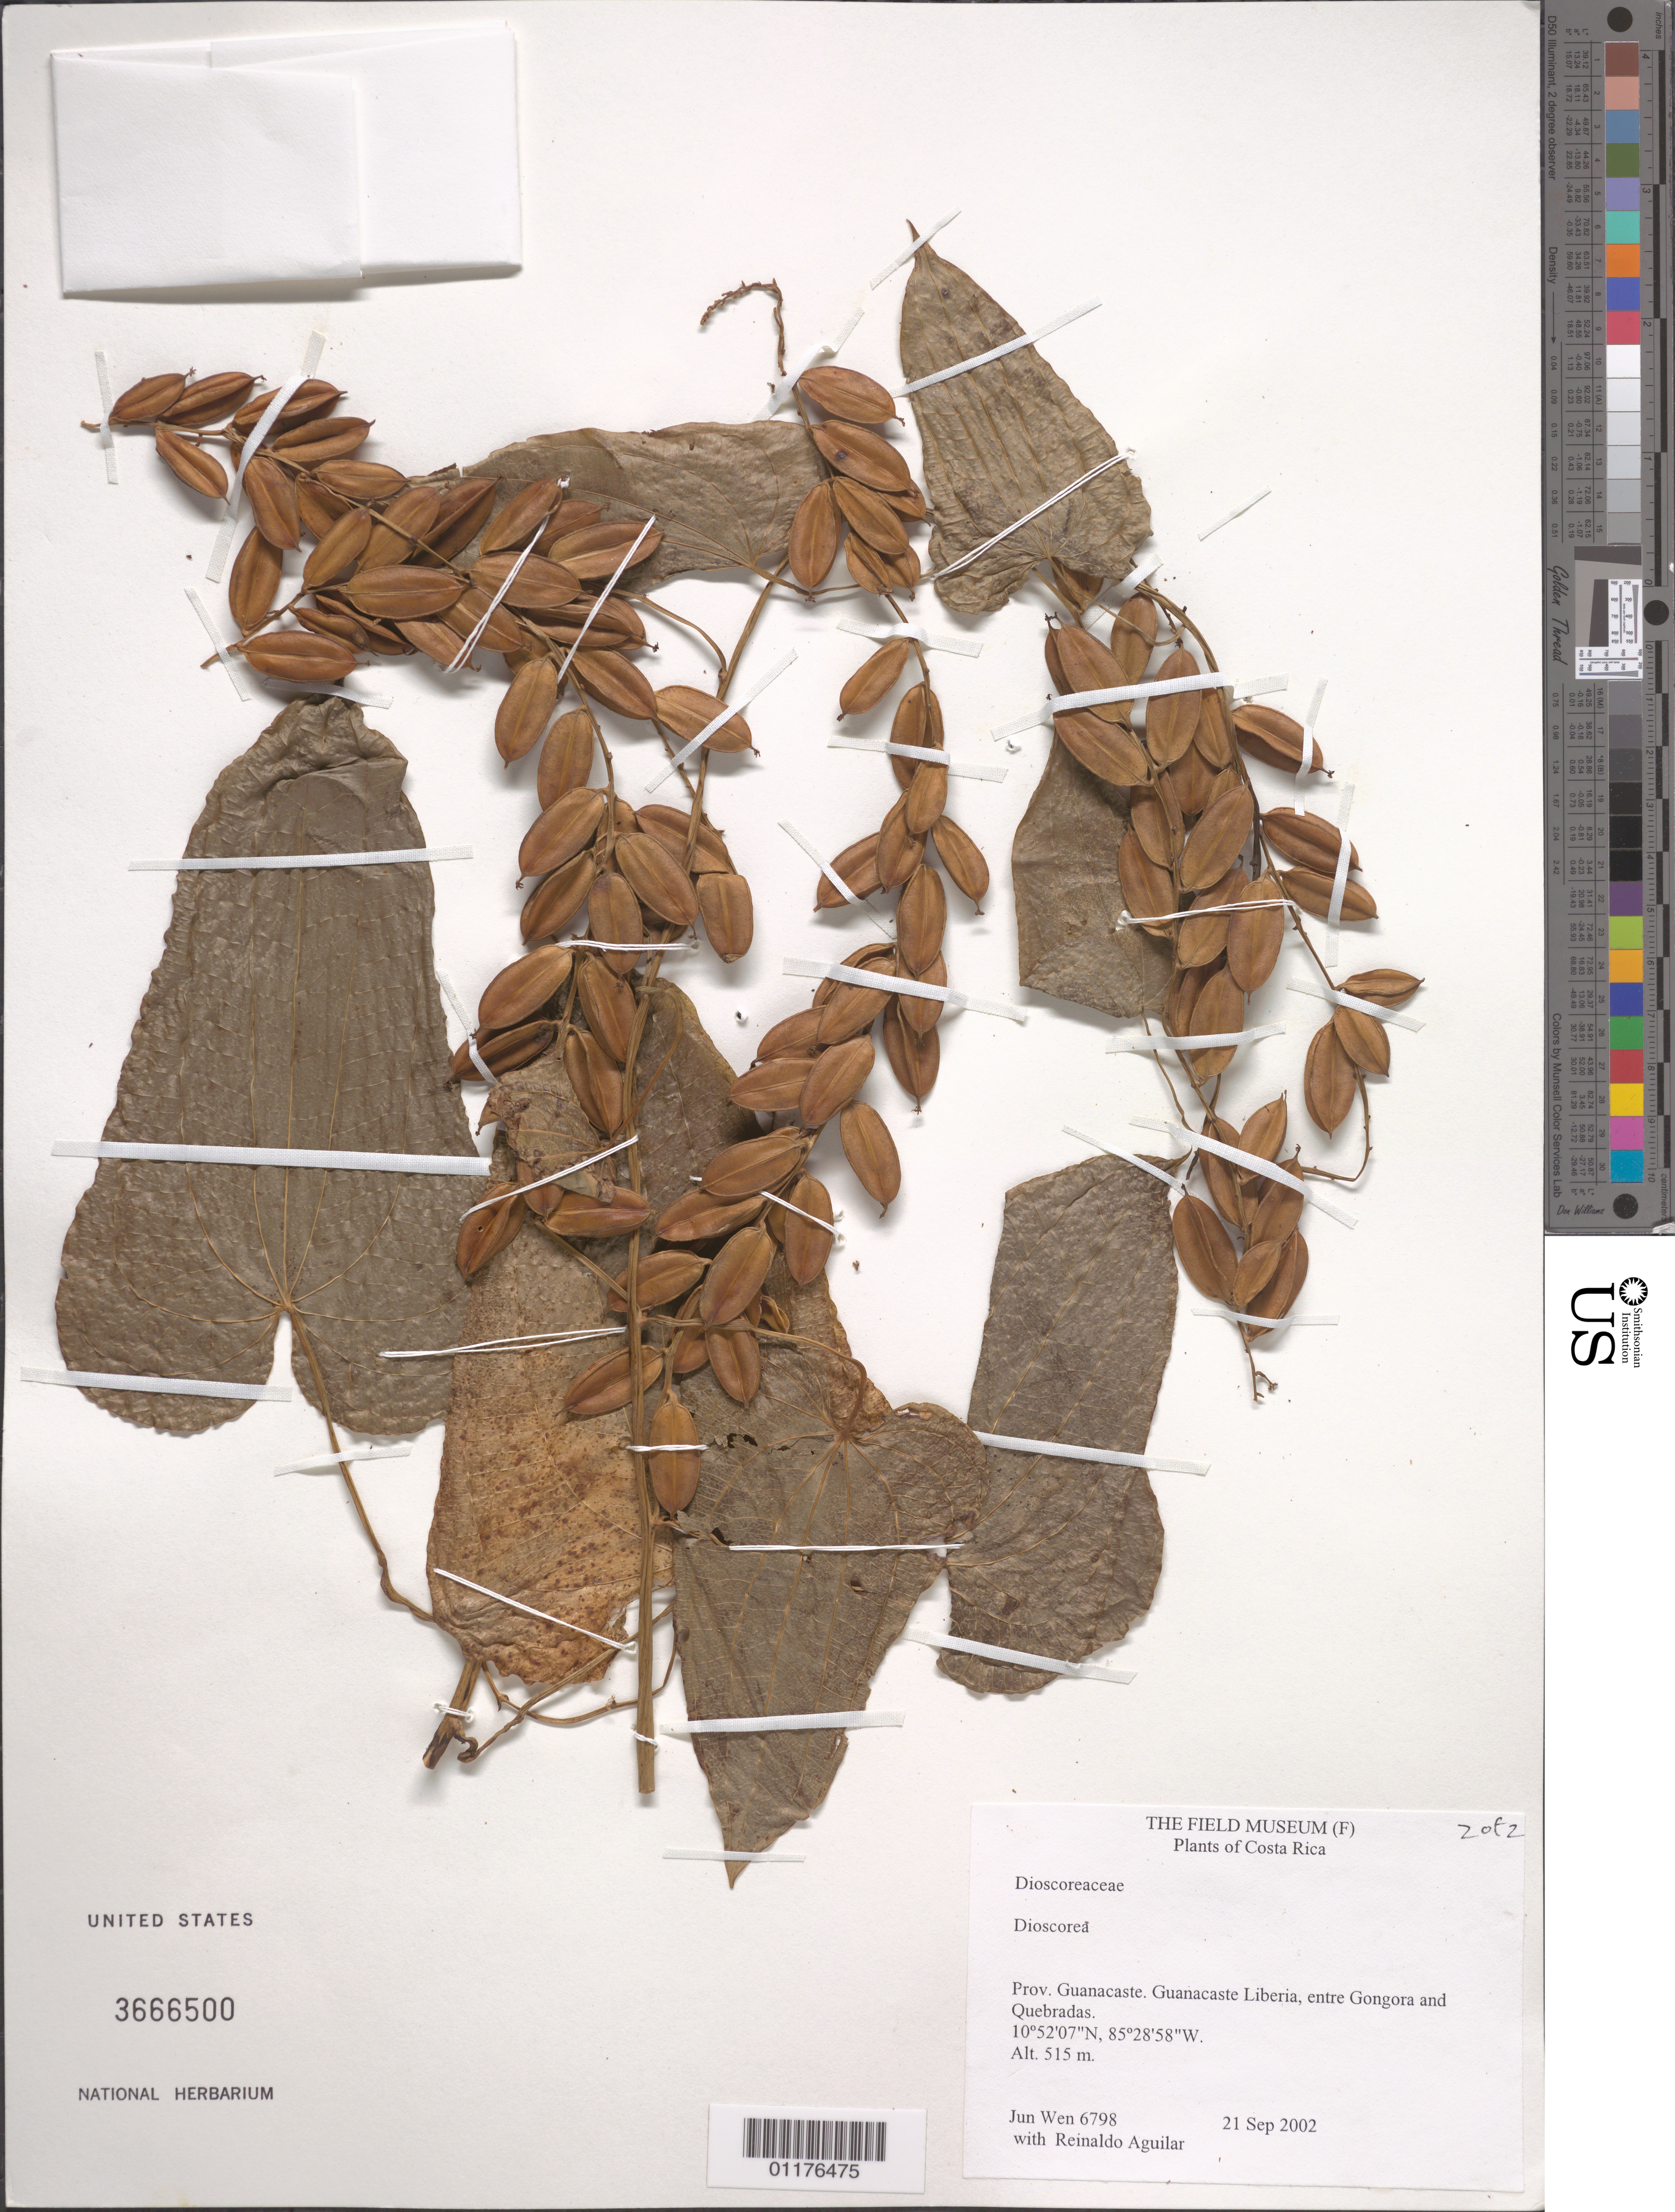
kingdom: Plantae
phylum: Tracheophyta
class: Liliopsida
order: Dioscoreales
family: Dioscoreaceae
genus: Dioscorea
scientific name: Dioscorea sp.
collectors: J. Wen & R. Aguilar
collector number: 6789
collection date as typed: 21 Sep 2002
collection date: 2002-09-21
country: Costa Rica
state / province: Guanacaste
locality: Parque Nacional de Guanacaste. Gongora Station, near the bridge.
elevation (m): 600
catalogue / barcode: US 3666500